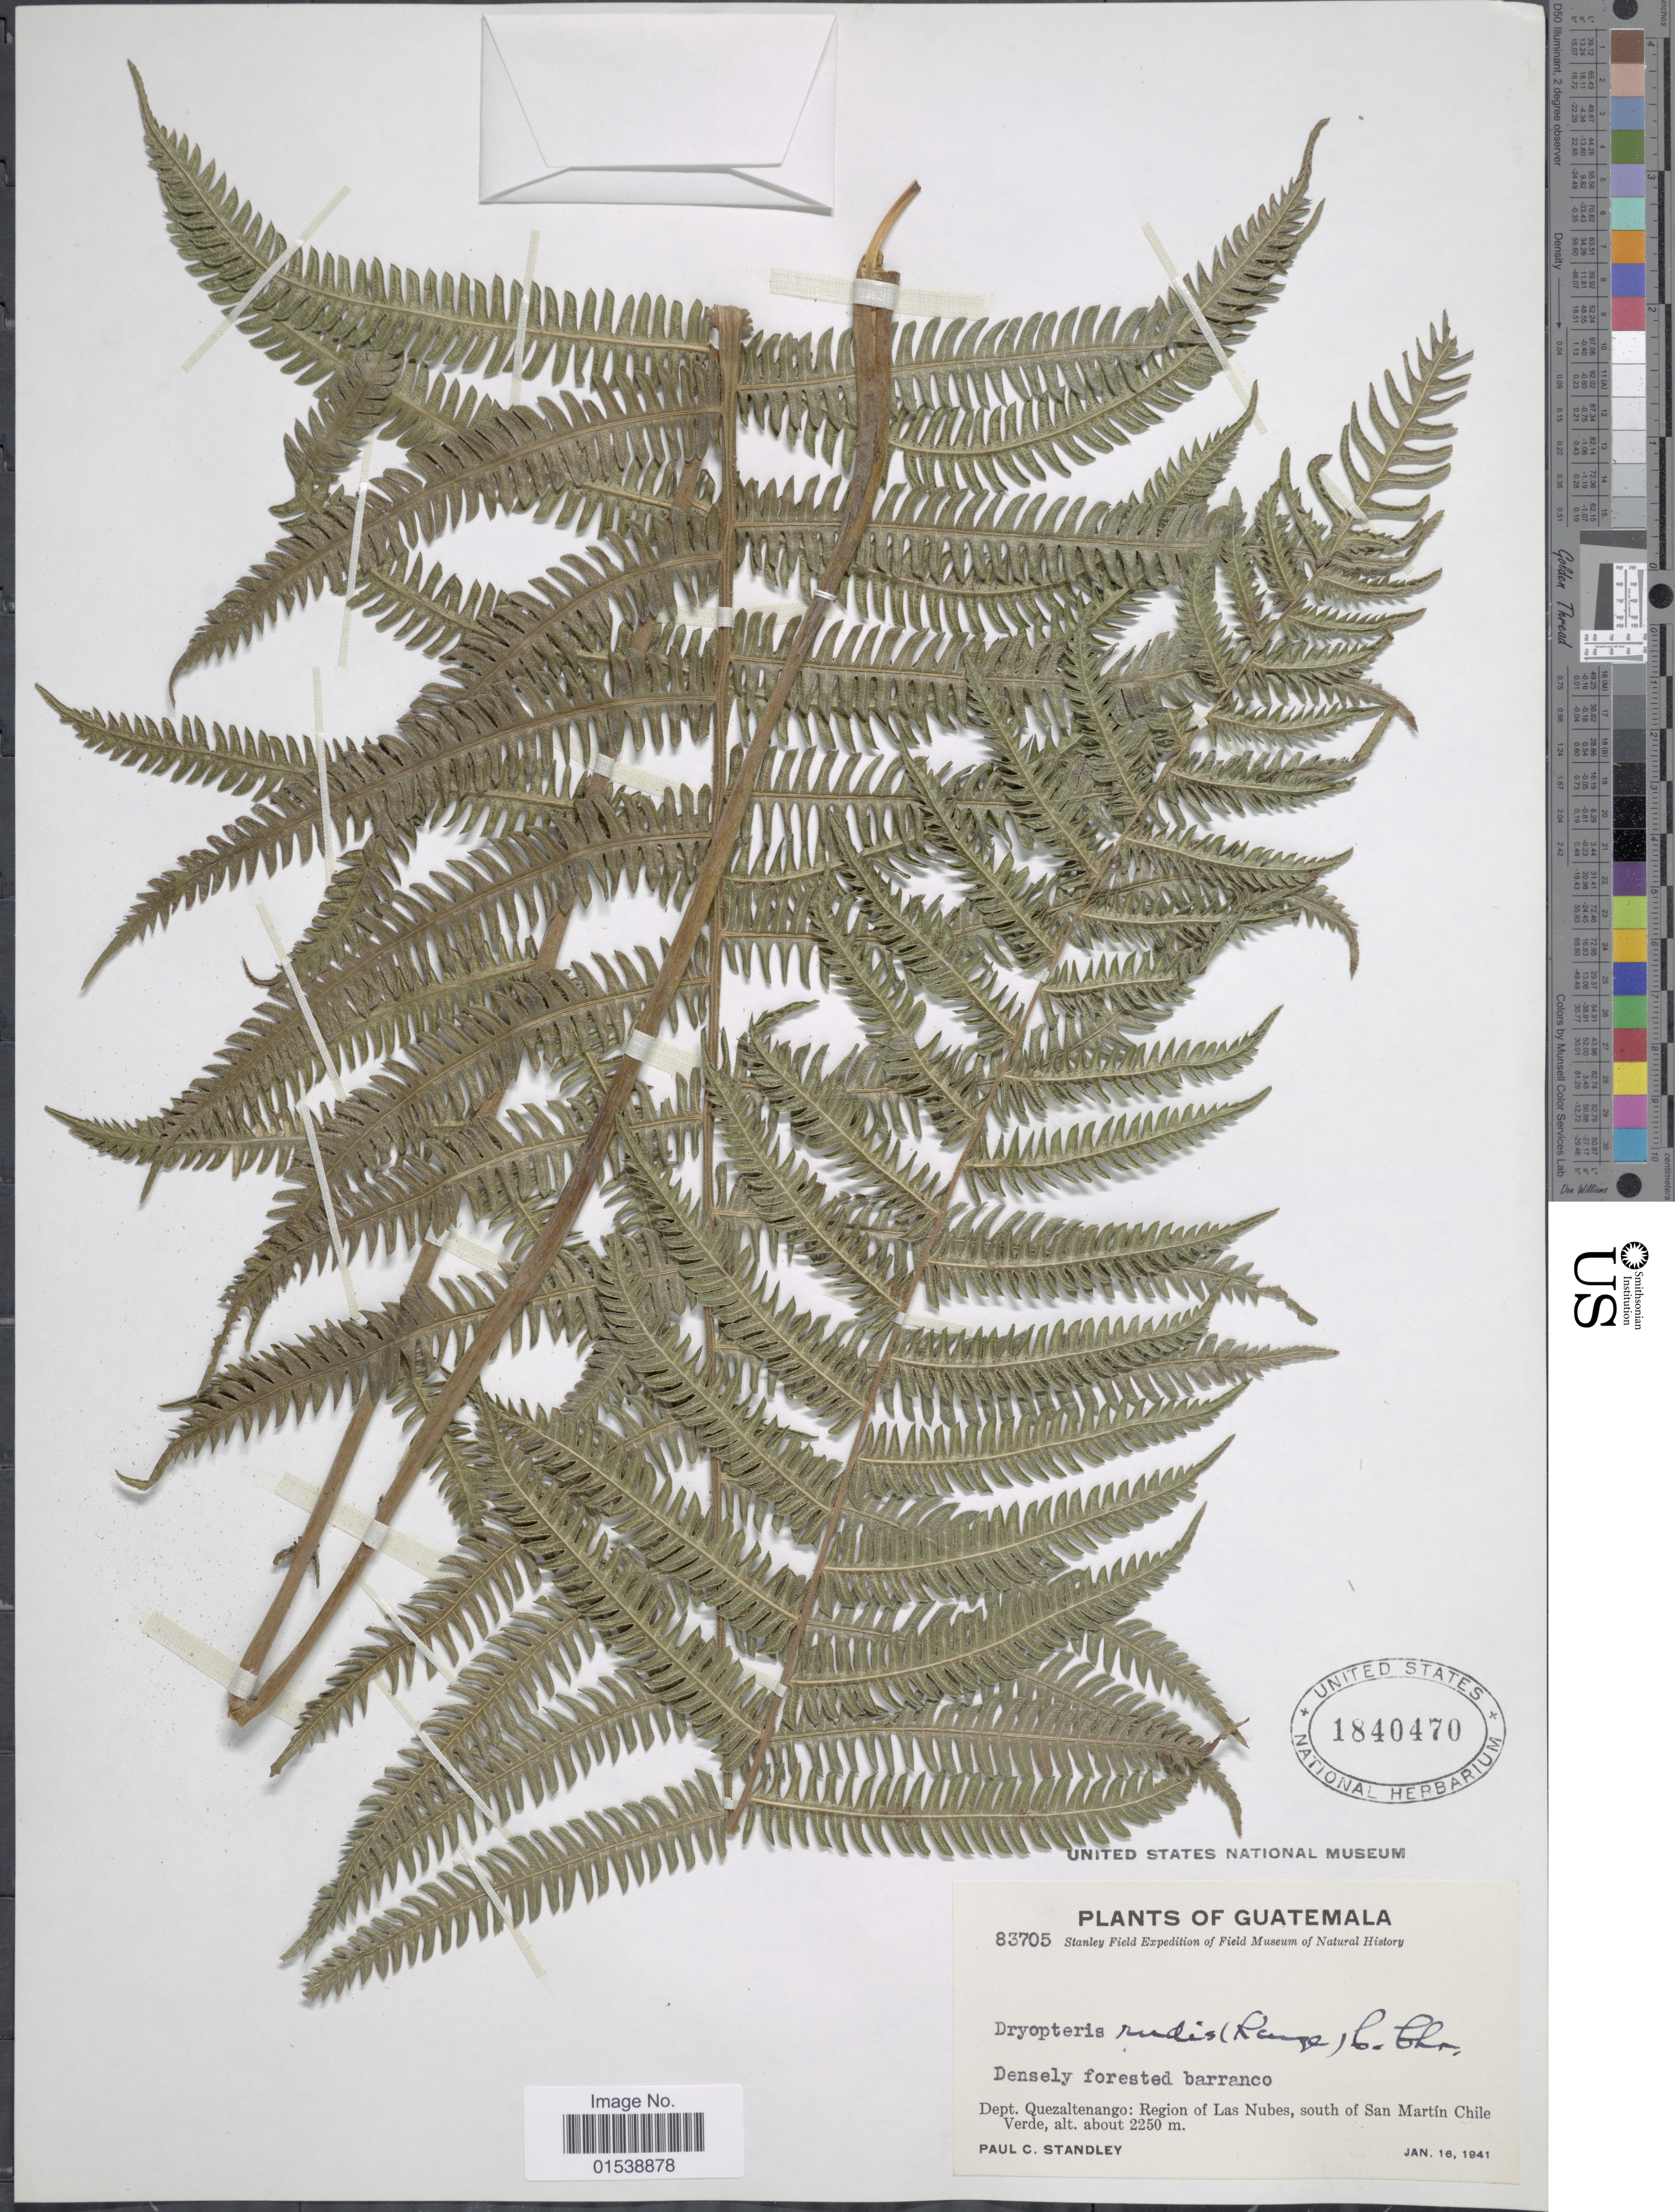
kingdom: Plantae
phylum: Tracheophyta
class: Polypodiopsida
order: Polypodiales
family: Thelypteridaceae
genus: Amauropelta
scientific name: Amauropelta rudis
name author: (Kunze) Pic. Serm.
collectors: P. C. Standley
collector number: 83705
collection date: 1941-01-16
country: Guatemala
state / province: Quetzaltenango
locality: Dept. Quezaltenango: Region of Las Nubes, south of San Martin Chile Verde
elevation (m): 2250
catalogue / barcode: US 1840470